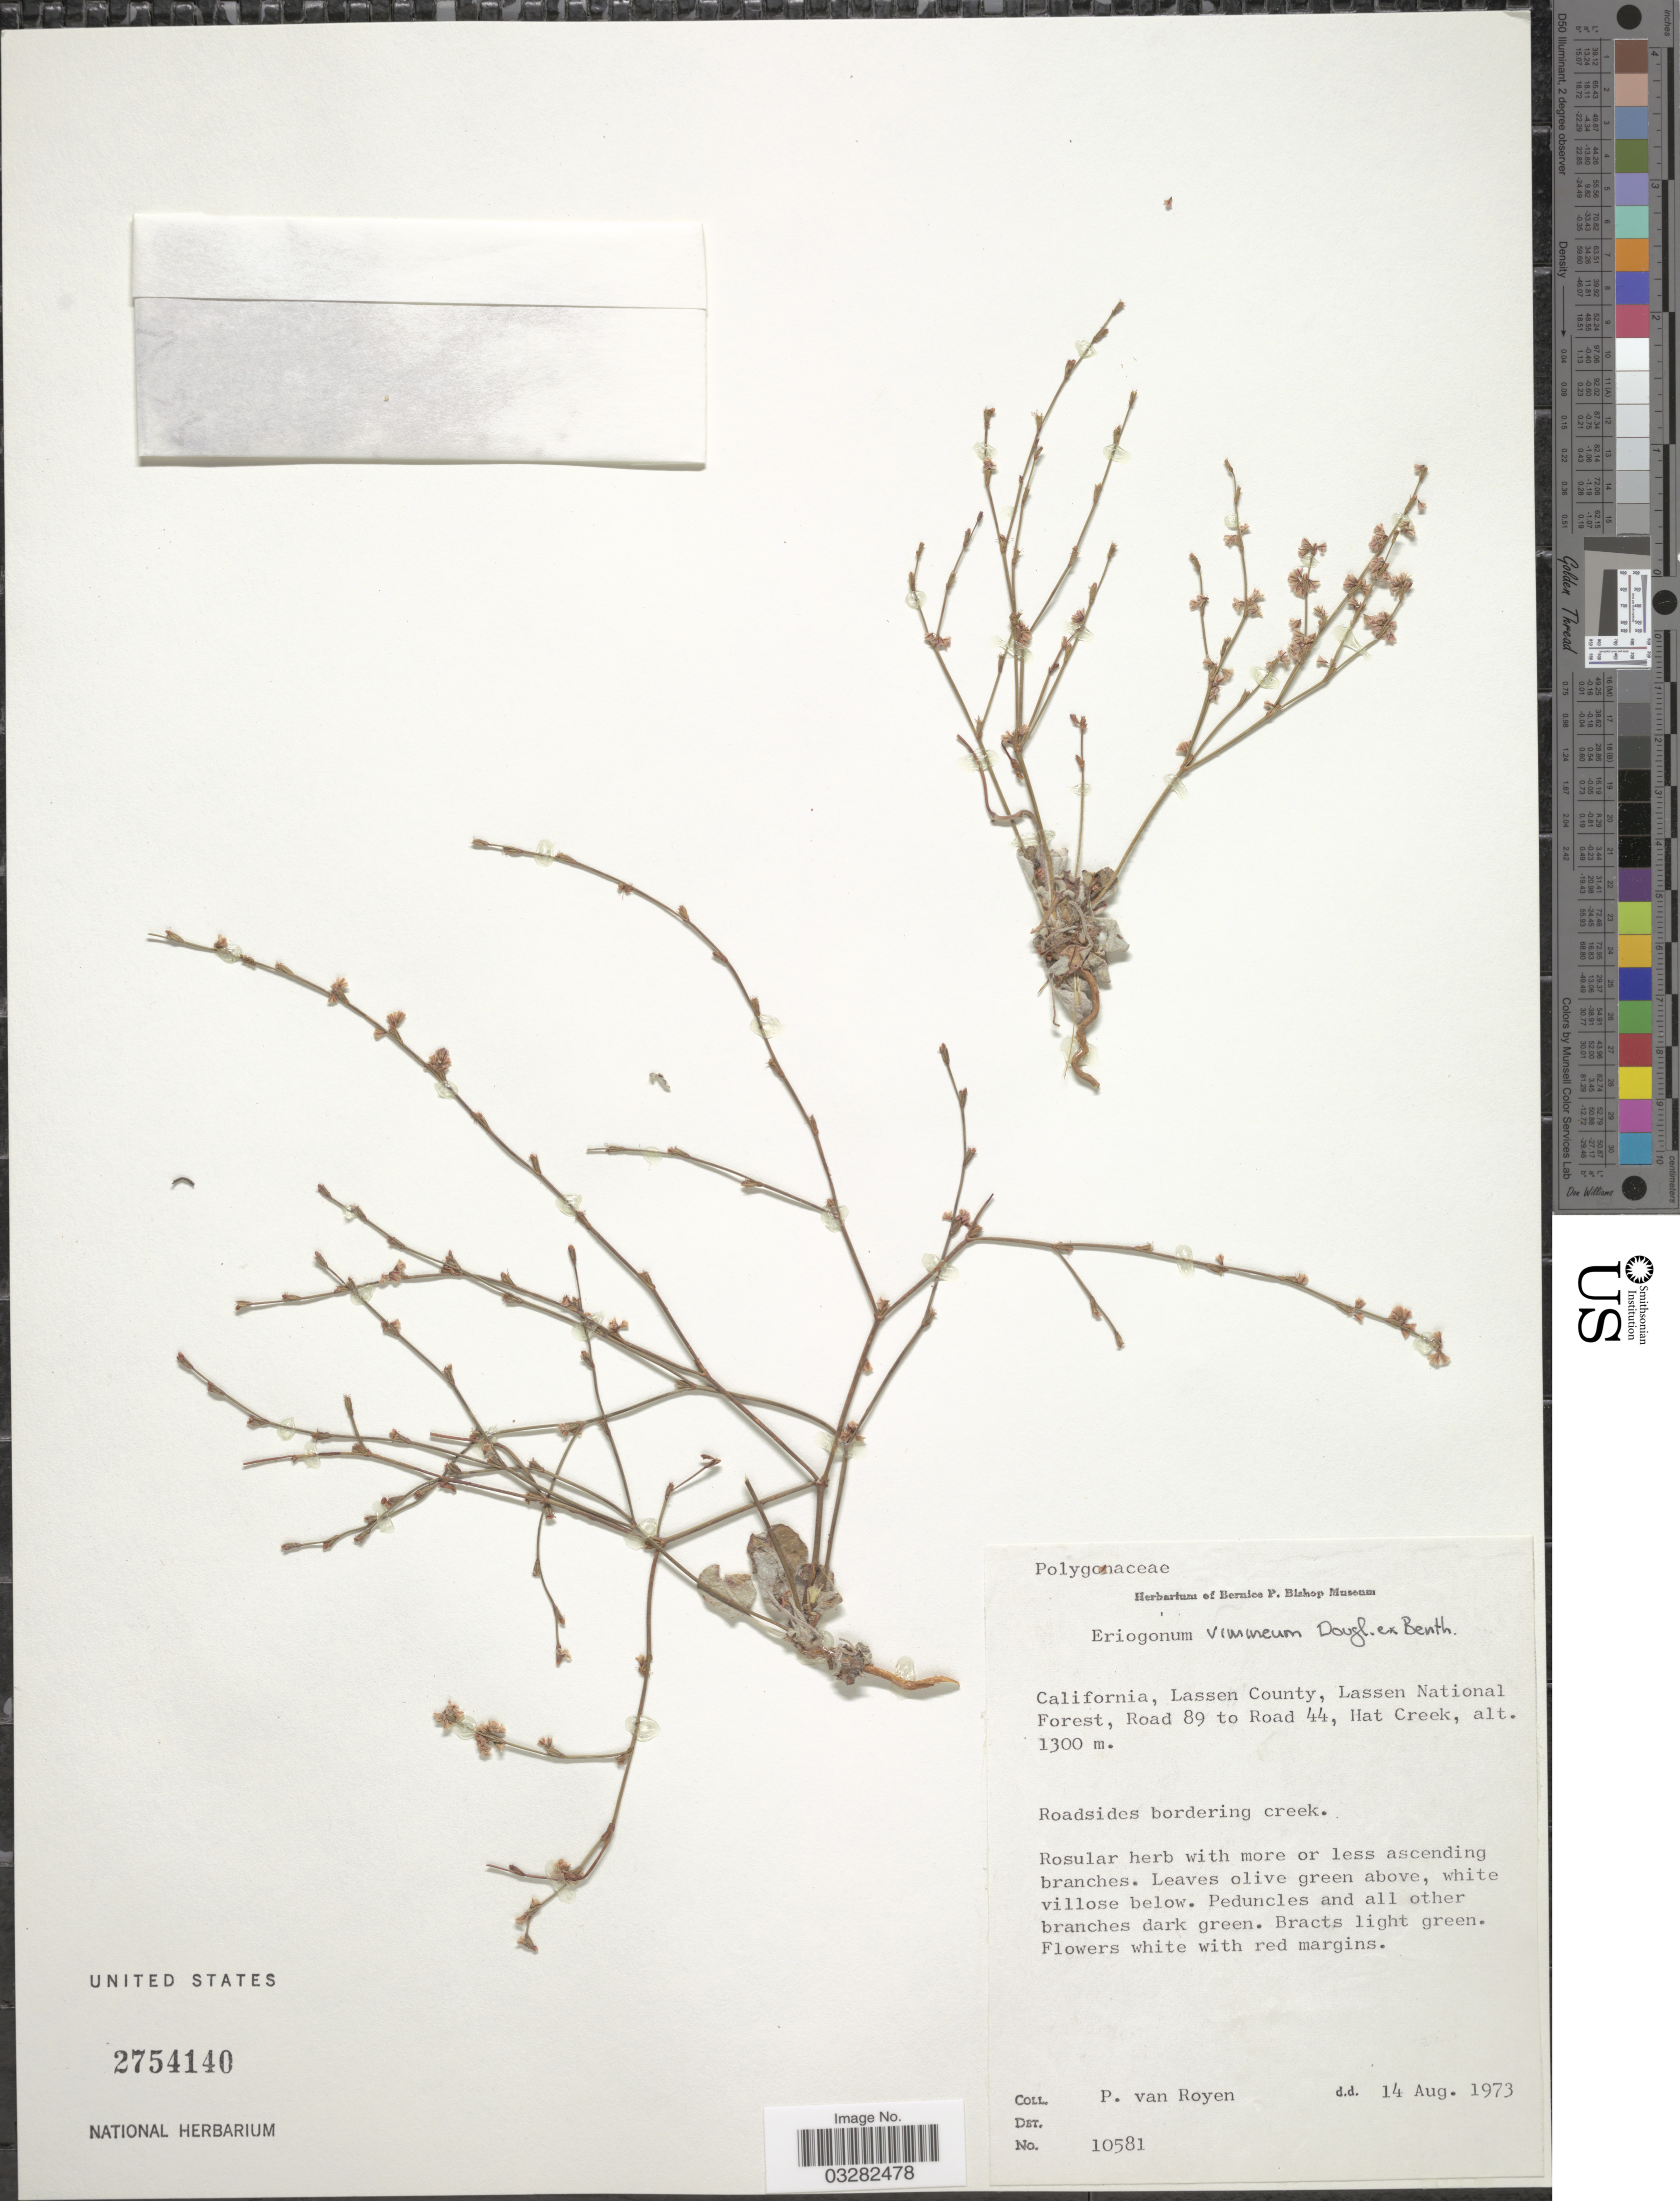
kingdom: Plantae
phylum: Tracheophyta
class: Magnoliopsida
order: Caryophyllales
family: Polygonaceae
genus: Eriogonum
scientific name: Eriogonum sp.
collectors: P. van Royen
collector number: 10581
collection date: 1973-08-14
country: United States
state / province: California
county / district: Lassen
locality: Lassen County, Lassen National Forest, Road 89 to Road 44, Hat Creek.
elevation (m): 1300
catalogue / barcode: US 2754140